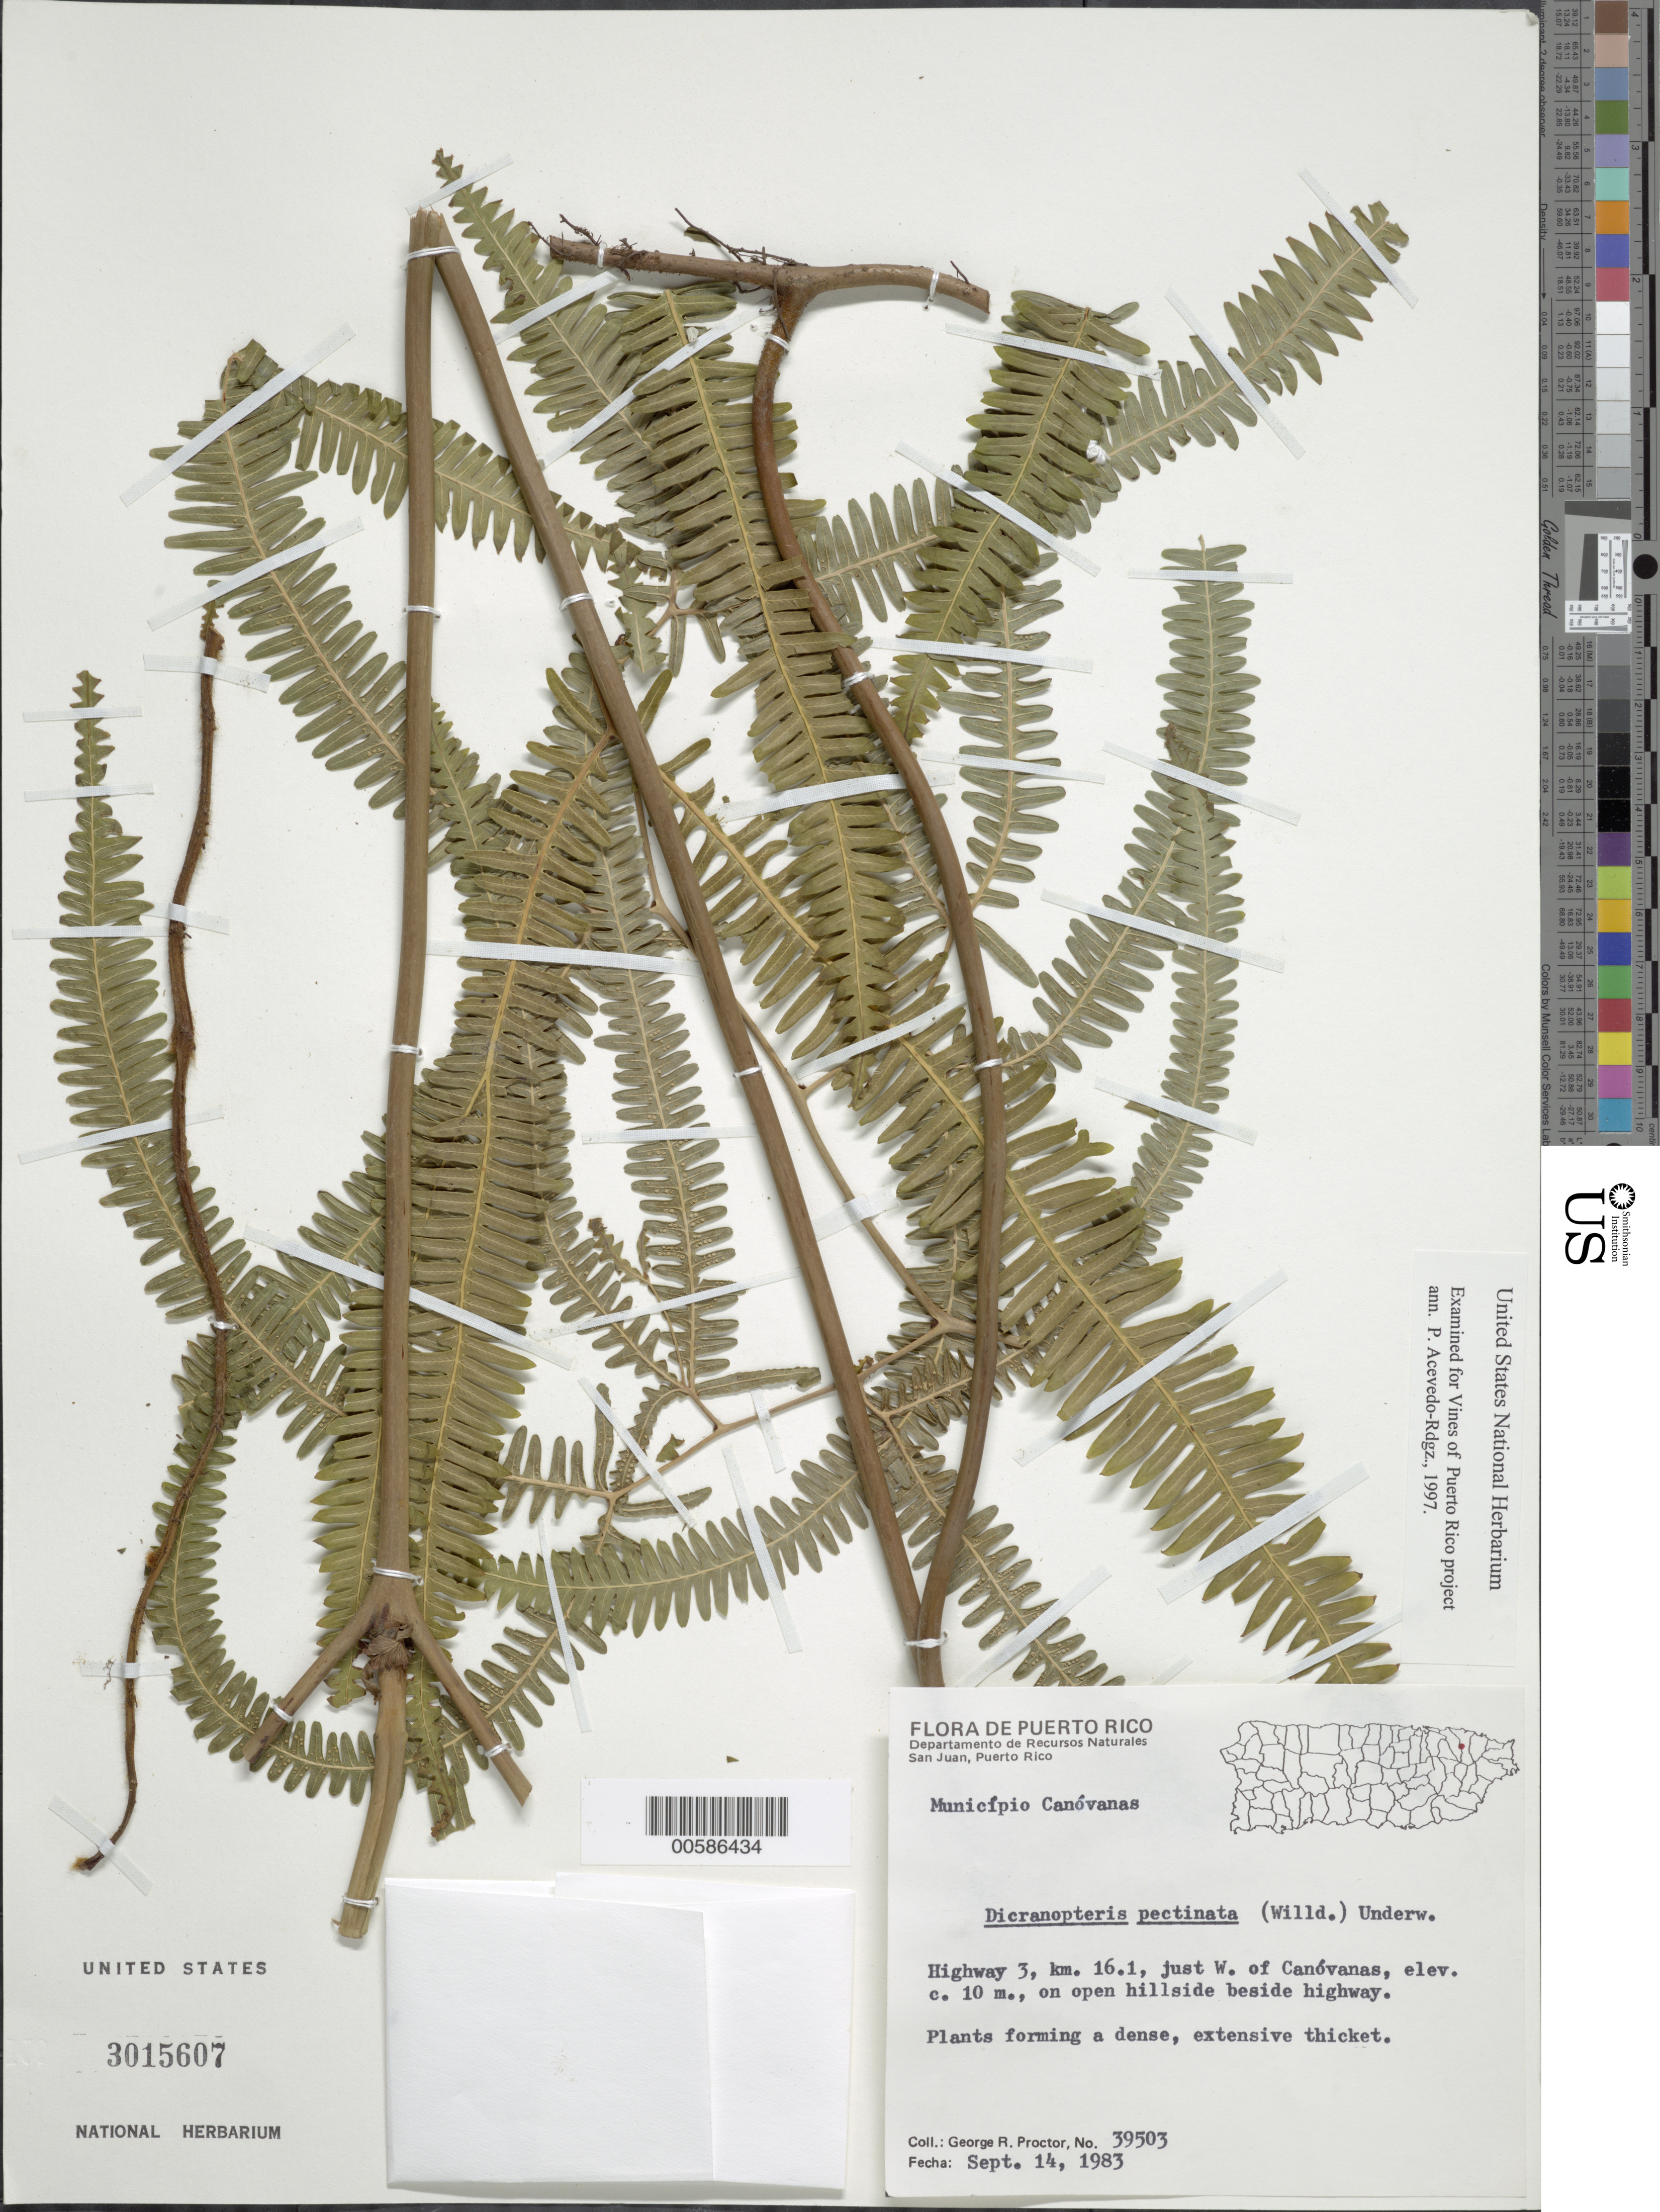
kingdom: Plantae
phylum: Tracheophyta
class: Polypodiopsida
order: Gleicheniales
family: Gleicheniaceae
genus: Gleichenella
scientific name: Gleichenella pectinata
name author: (Willd.) Ching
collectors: G. R. Proctor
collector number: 39503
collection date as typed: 14 Sep 1983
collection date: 1983-09-14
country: Puerto Rico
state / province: Canóvanas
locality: Highway 3, km 16.1, just W of Canovanas. On open hillside beside highway.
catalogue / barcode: US 3015607